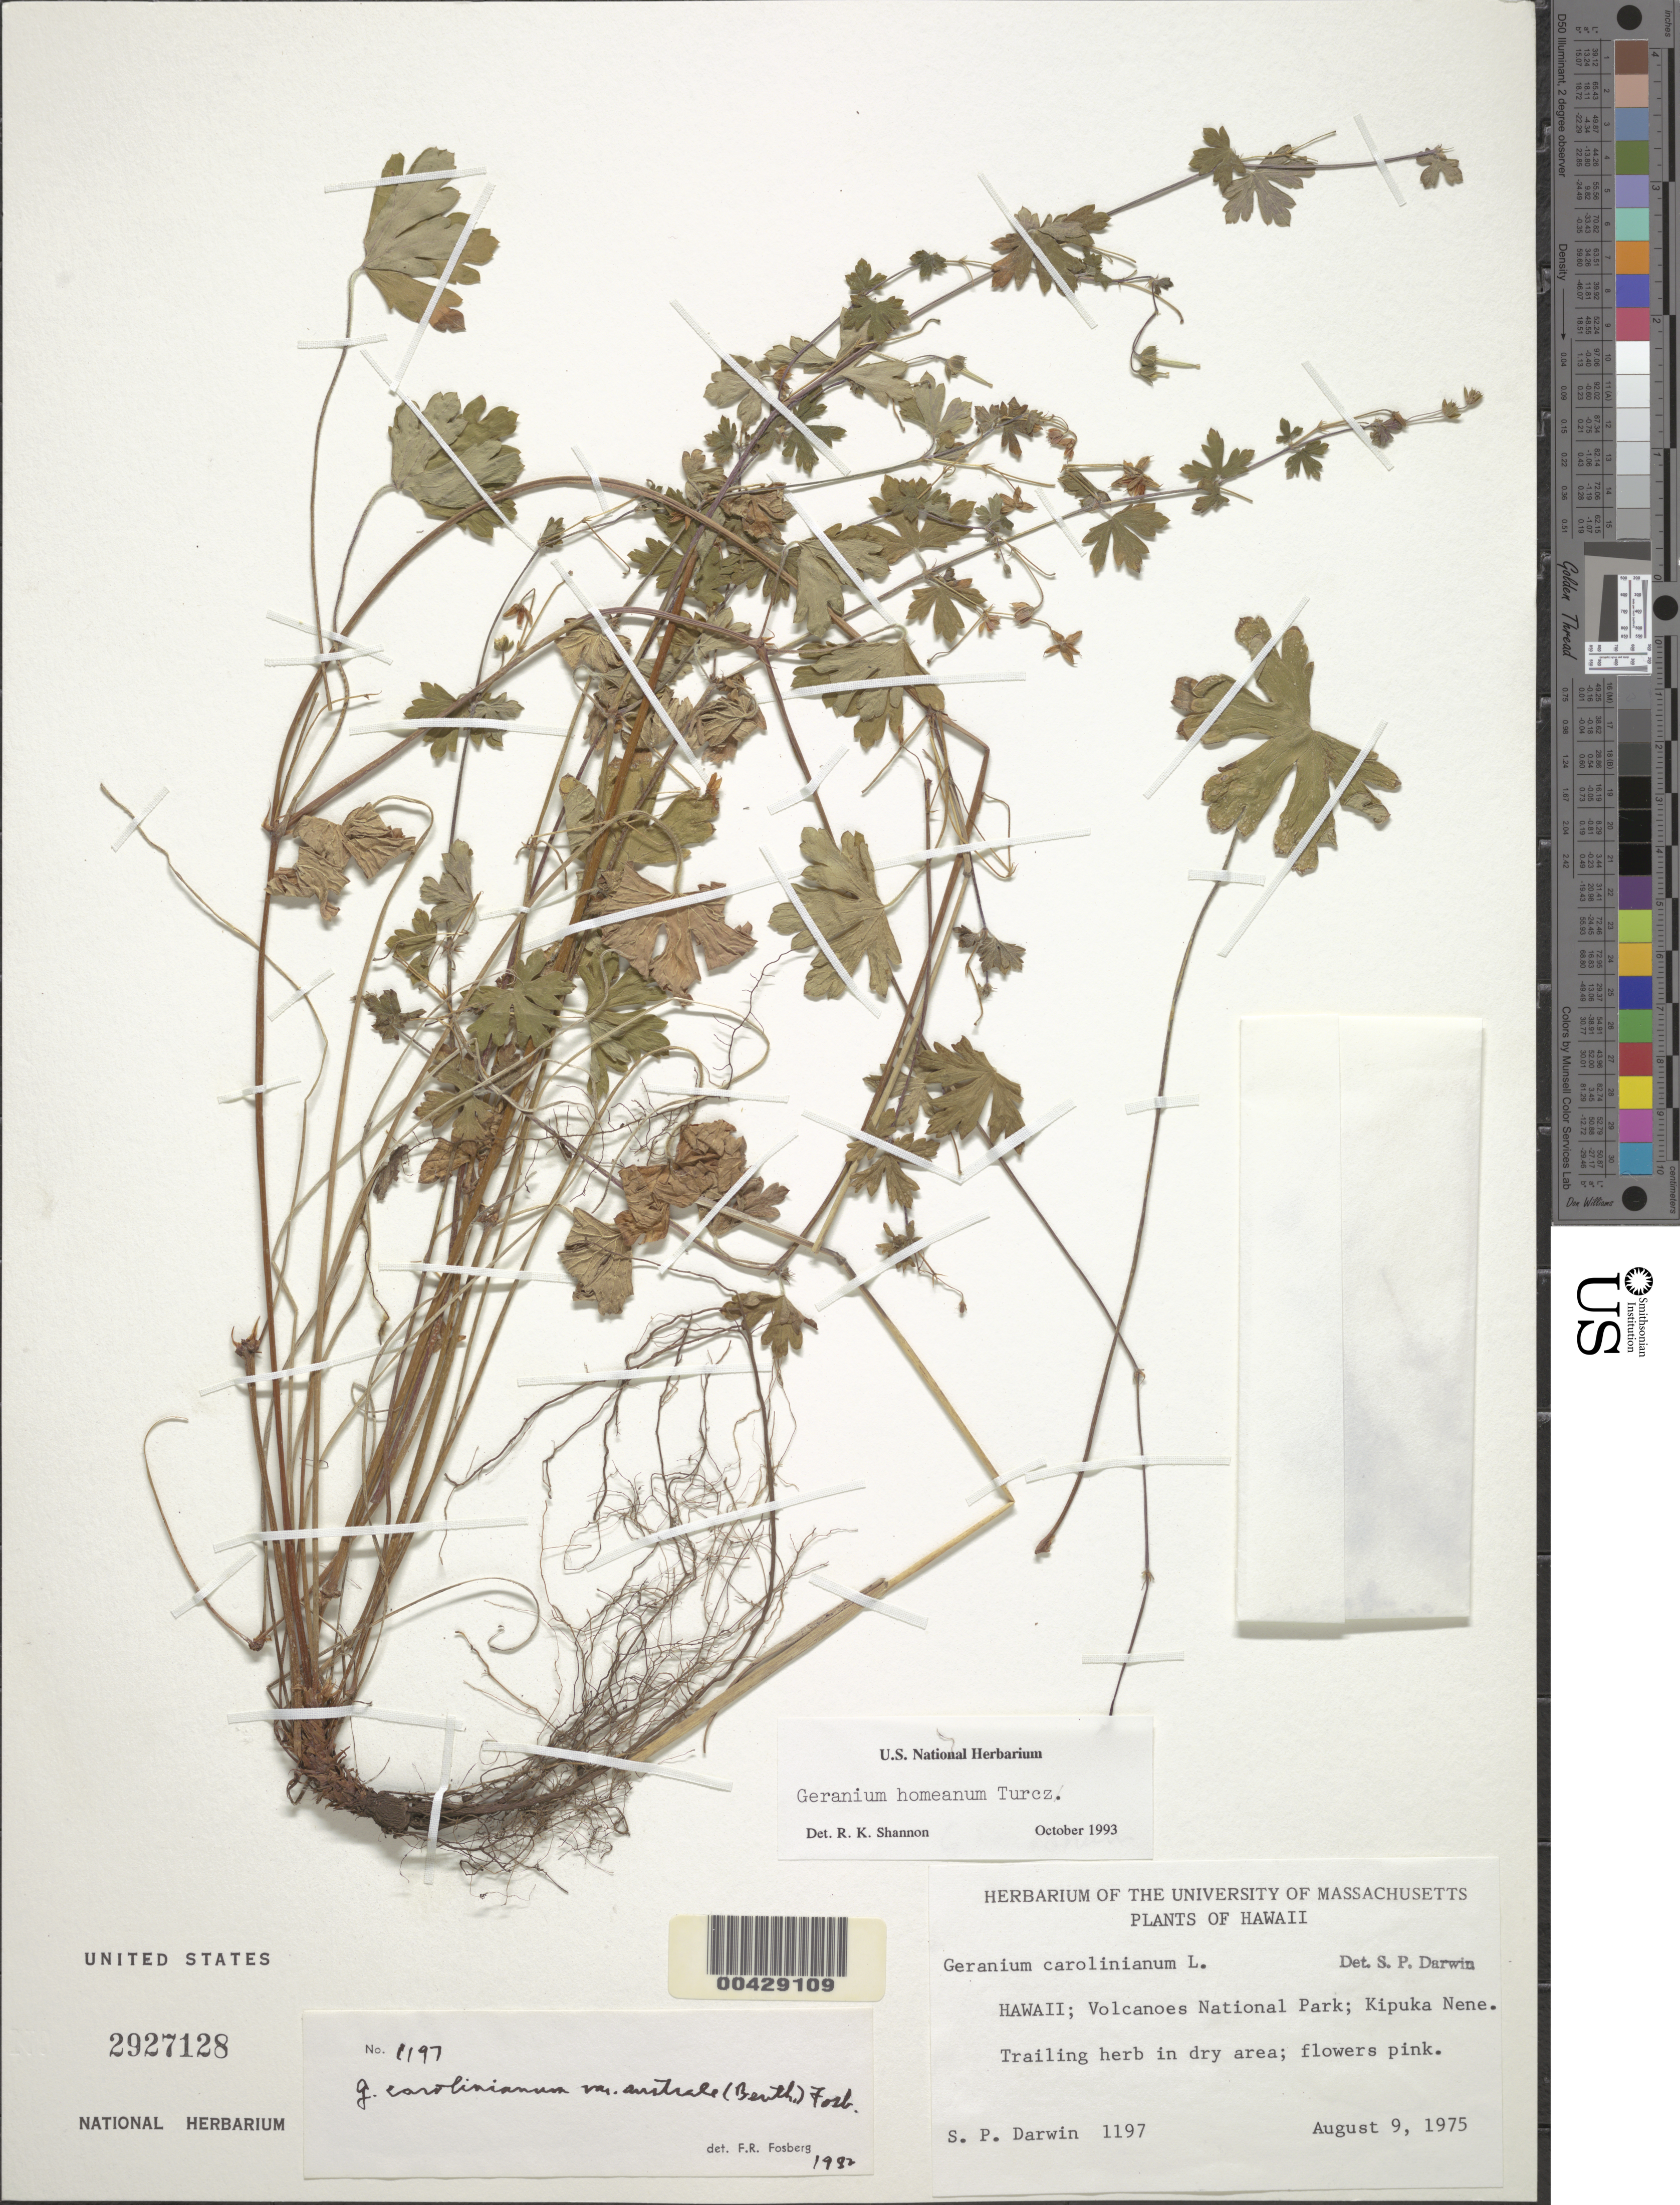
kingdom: Plantae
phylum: Tracheophyta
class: Magnoliopsida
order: Geraniales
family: Geraniaceae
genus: Geranium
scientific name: Geranium homeanum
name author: Turcz.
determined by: Shannon, R. K., (UNITED STATES)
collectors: S. P. Darwin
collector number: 1197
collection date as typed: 9 Aug 1975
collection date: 1975-08-09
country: United States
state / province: Hawaii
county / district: Hawaii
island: Hawaii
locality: Volcanoes National Park; Kipuka Nene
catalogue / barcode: US 2927128